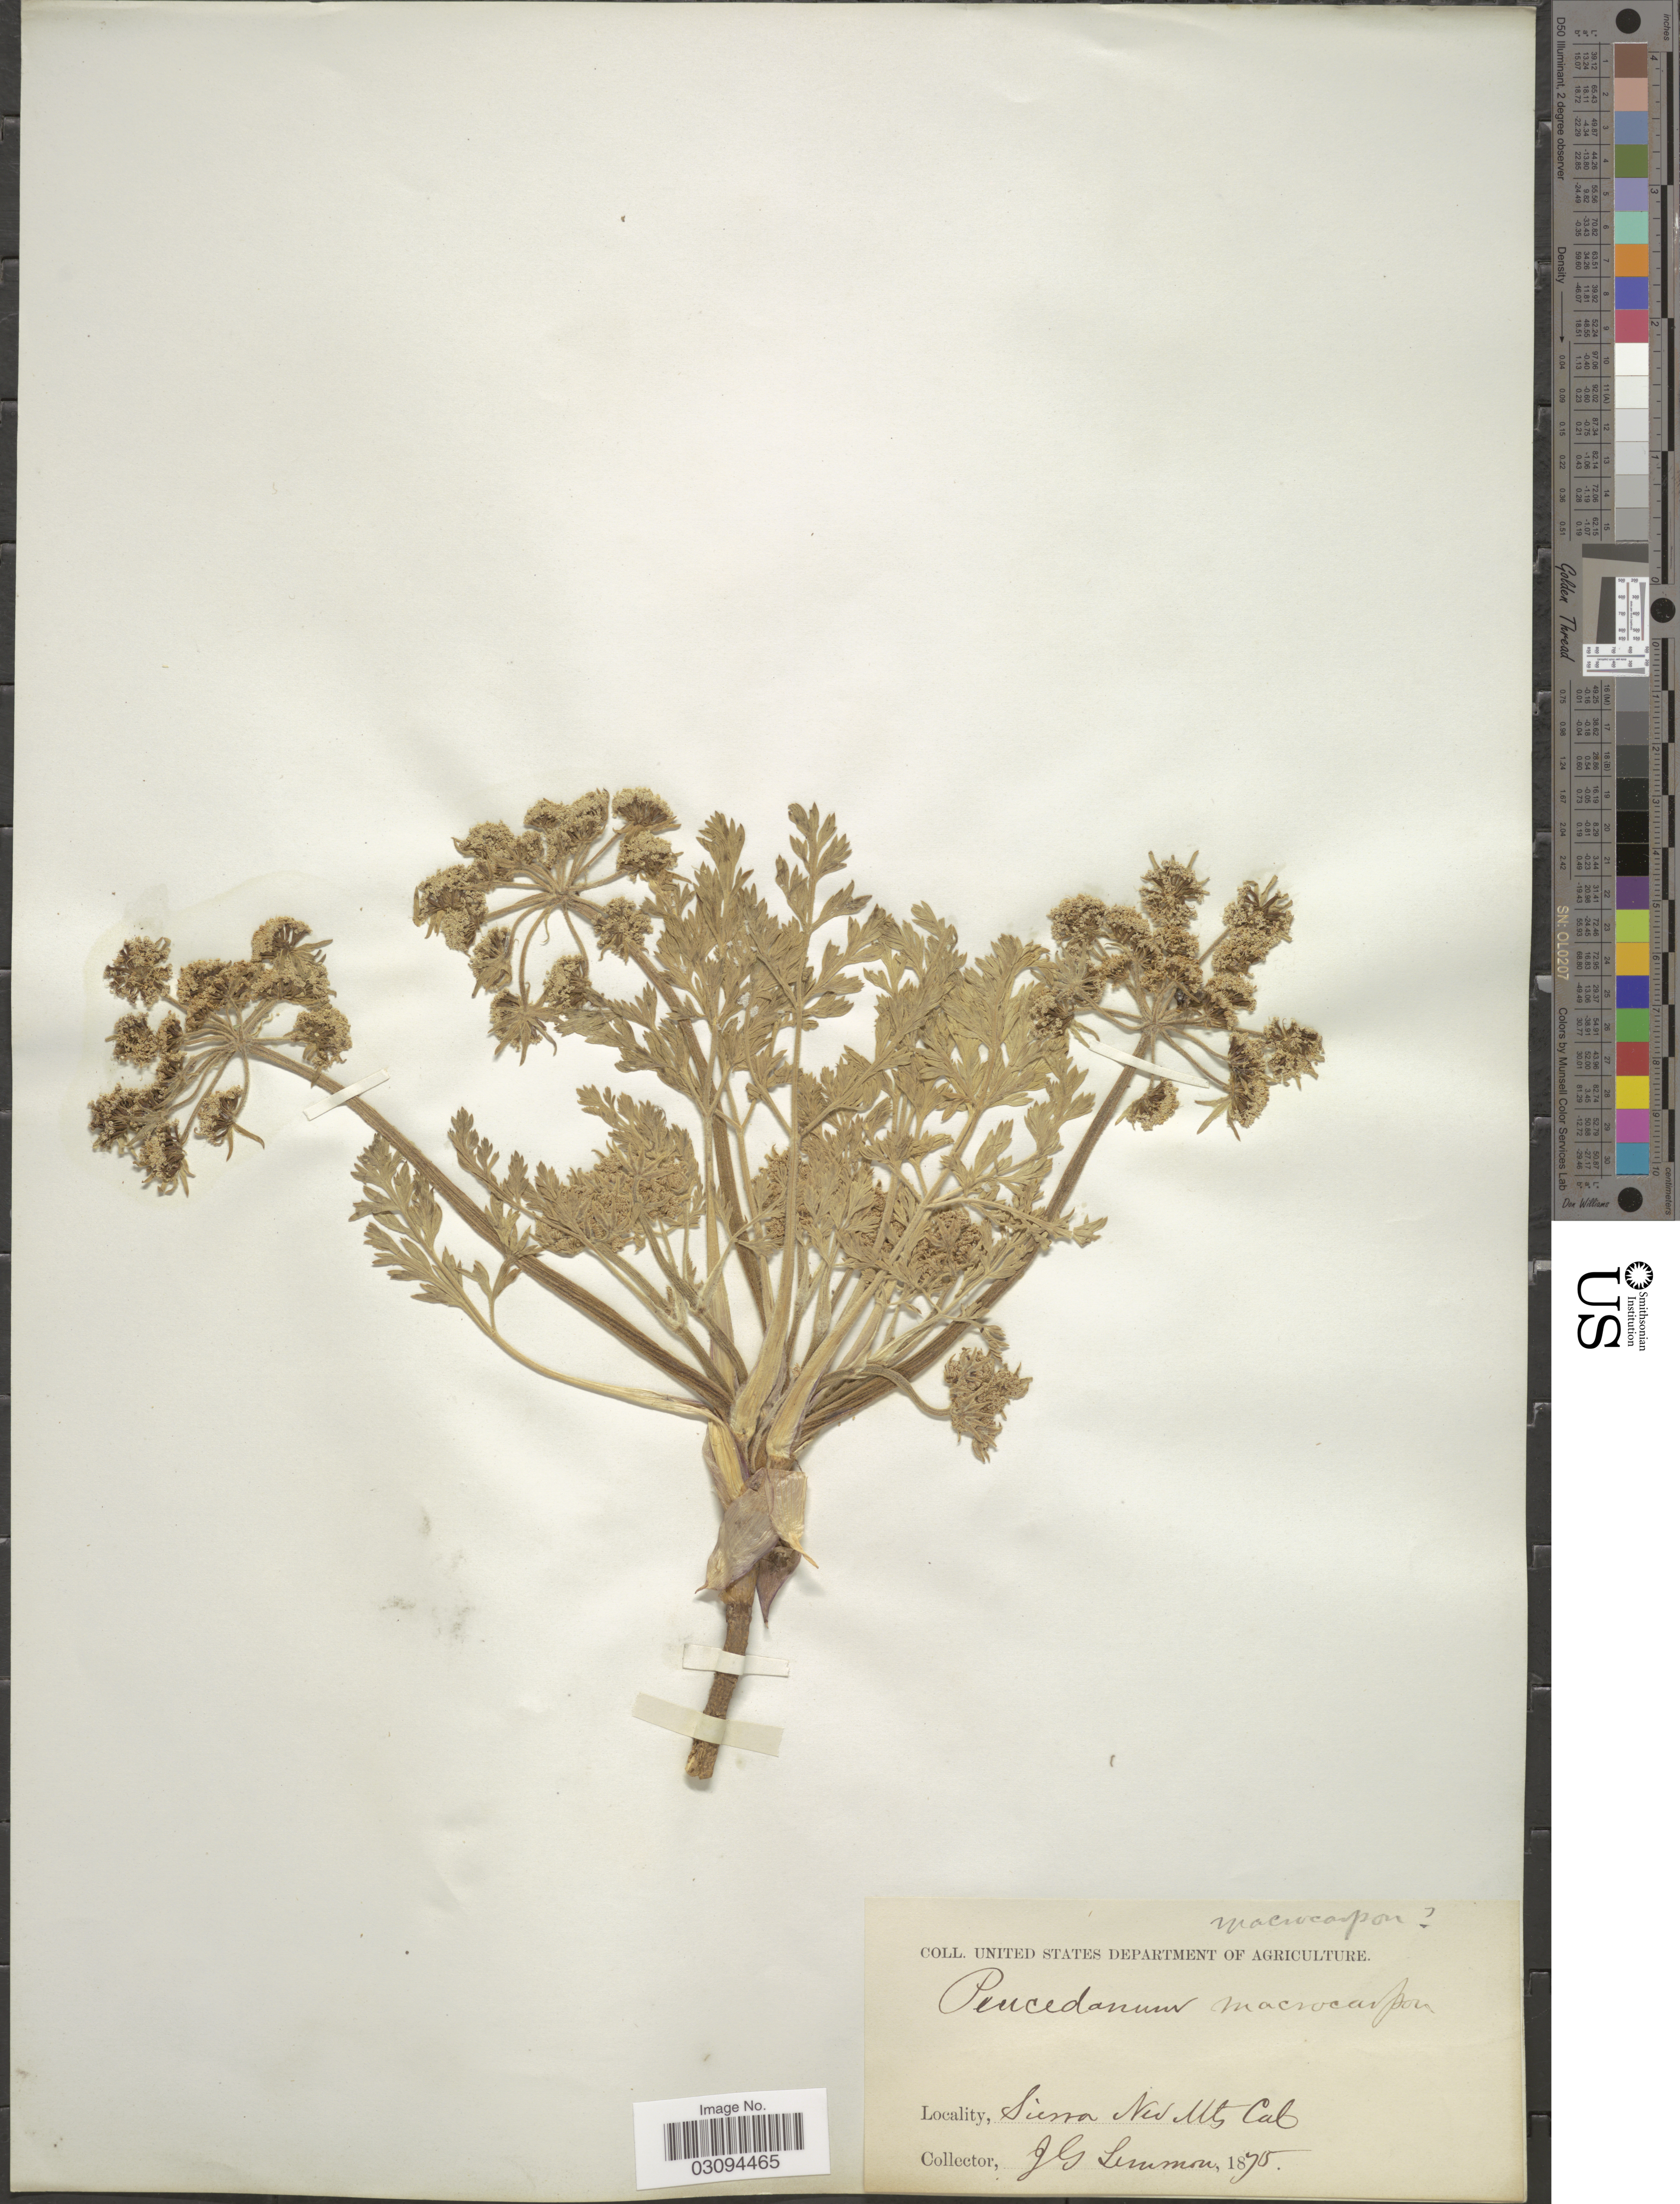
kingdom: Plantae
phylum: Tracheophyta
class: Magnoliopsida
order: Apiales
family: Apiaceae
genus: Lomatium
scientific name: Lomatium macrocarpum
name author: (Hook. et al.) J.M. Coult. & Rose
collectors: J. Lemmon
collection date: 1875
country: United States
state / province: California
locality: Sierra Nev Mts Cal.